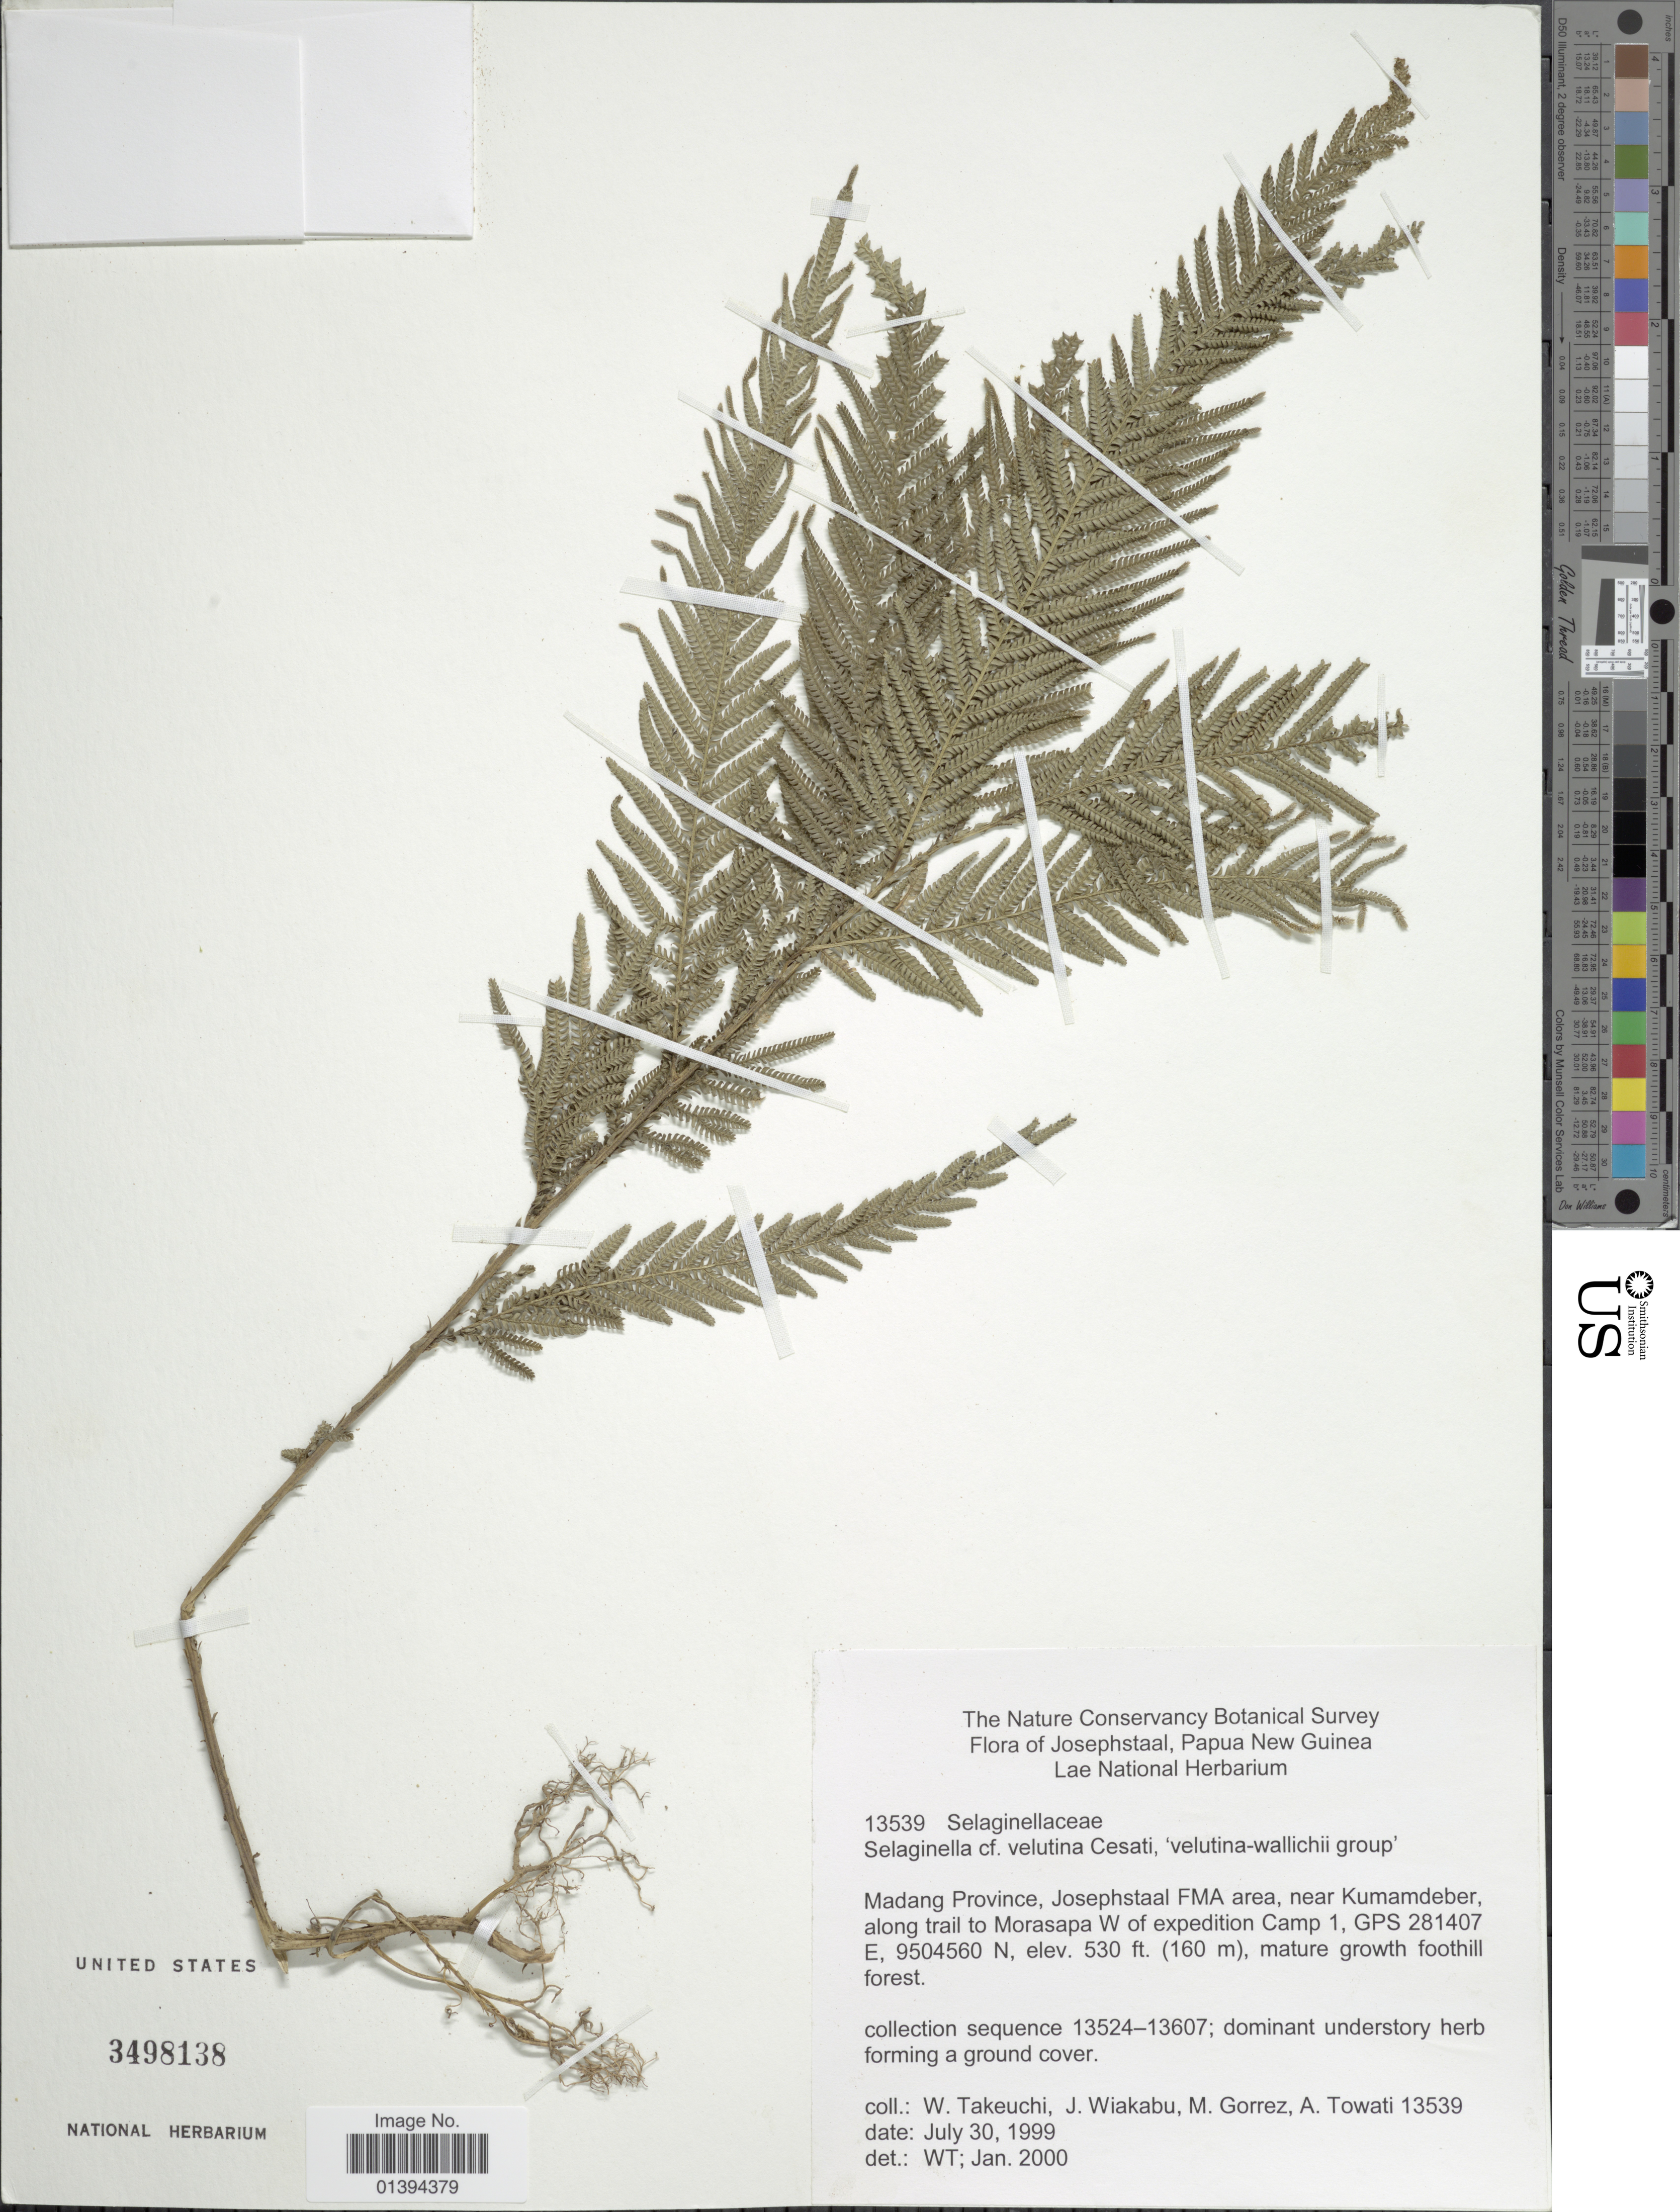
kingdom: Plantae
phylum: Tracheophyta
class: Lycopodiopsida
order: Selaginellales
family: Selaginellaceae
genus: Selaginella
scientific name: Selaginella velutina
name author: Ces.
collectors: W. Takeuchi, J. Wiakabu, M. Gorrez & A. Towati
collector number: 13539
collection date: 1999-07-30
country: Papua New Guinea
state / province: Madang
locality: Josephstaal FMA Area, near Kumamdeber, along trail to Morasapa W of expedition Camp 1, GPS 281407E, 9504560N, mature growth foothill forest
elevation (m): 162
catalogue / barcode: US 3498138